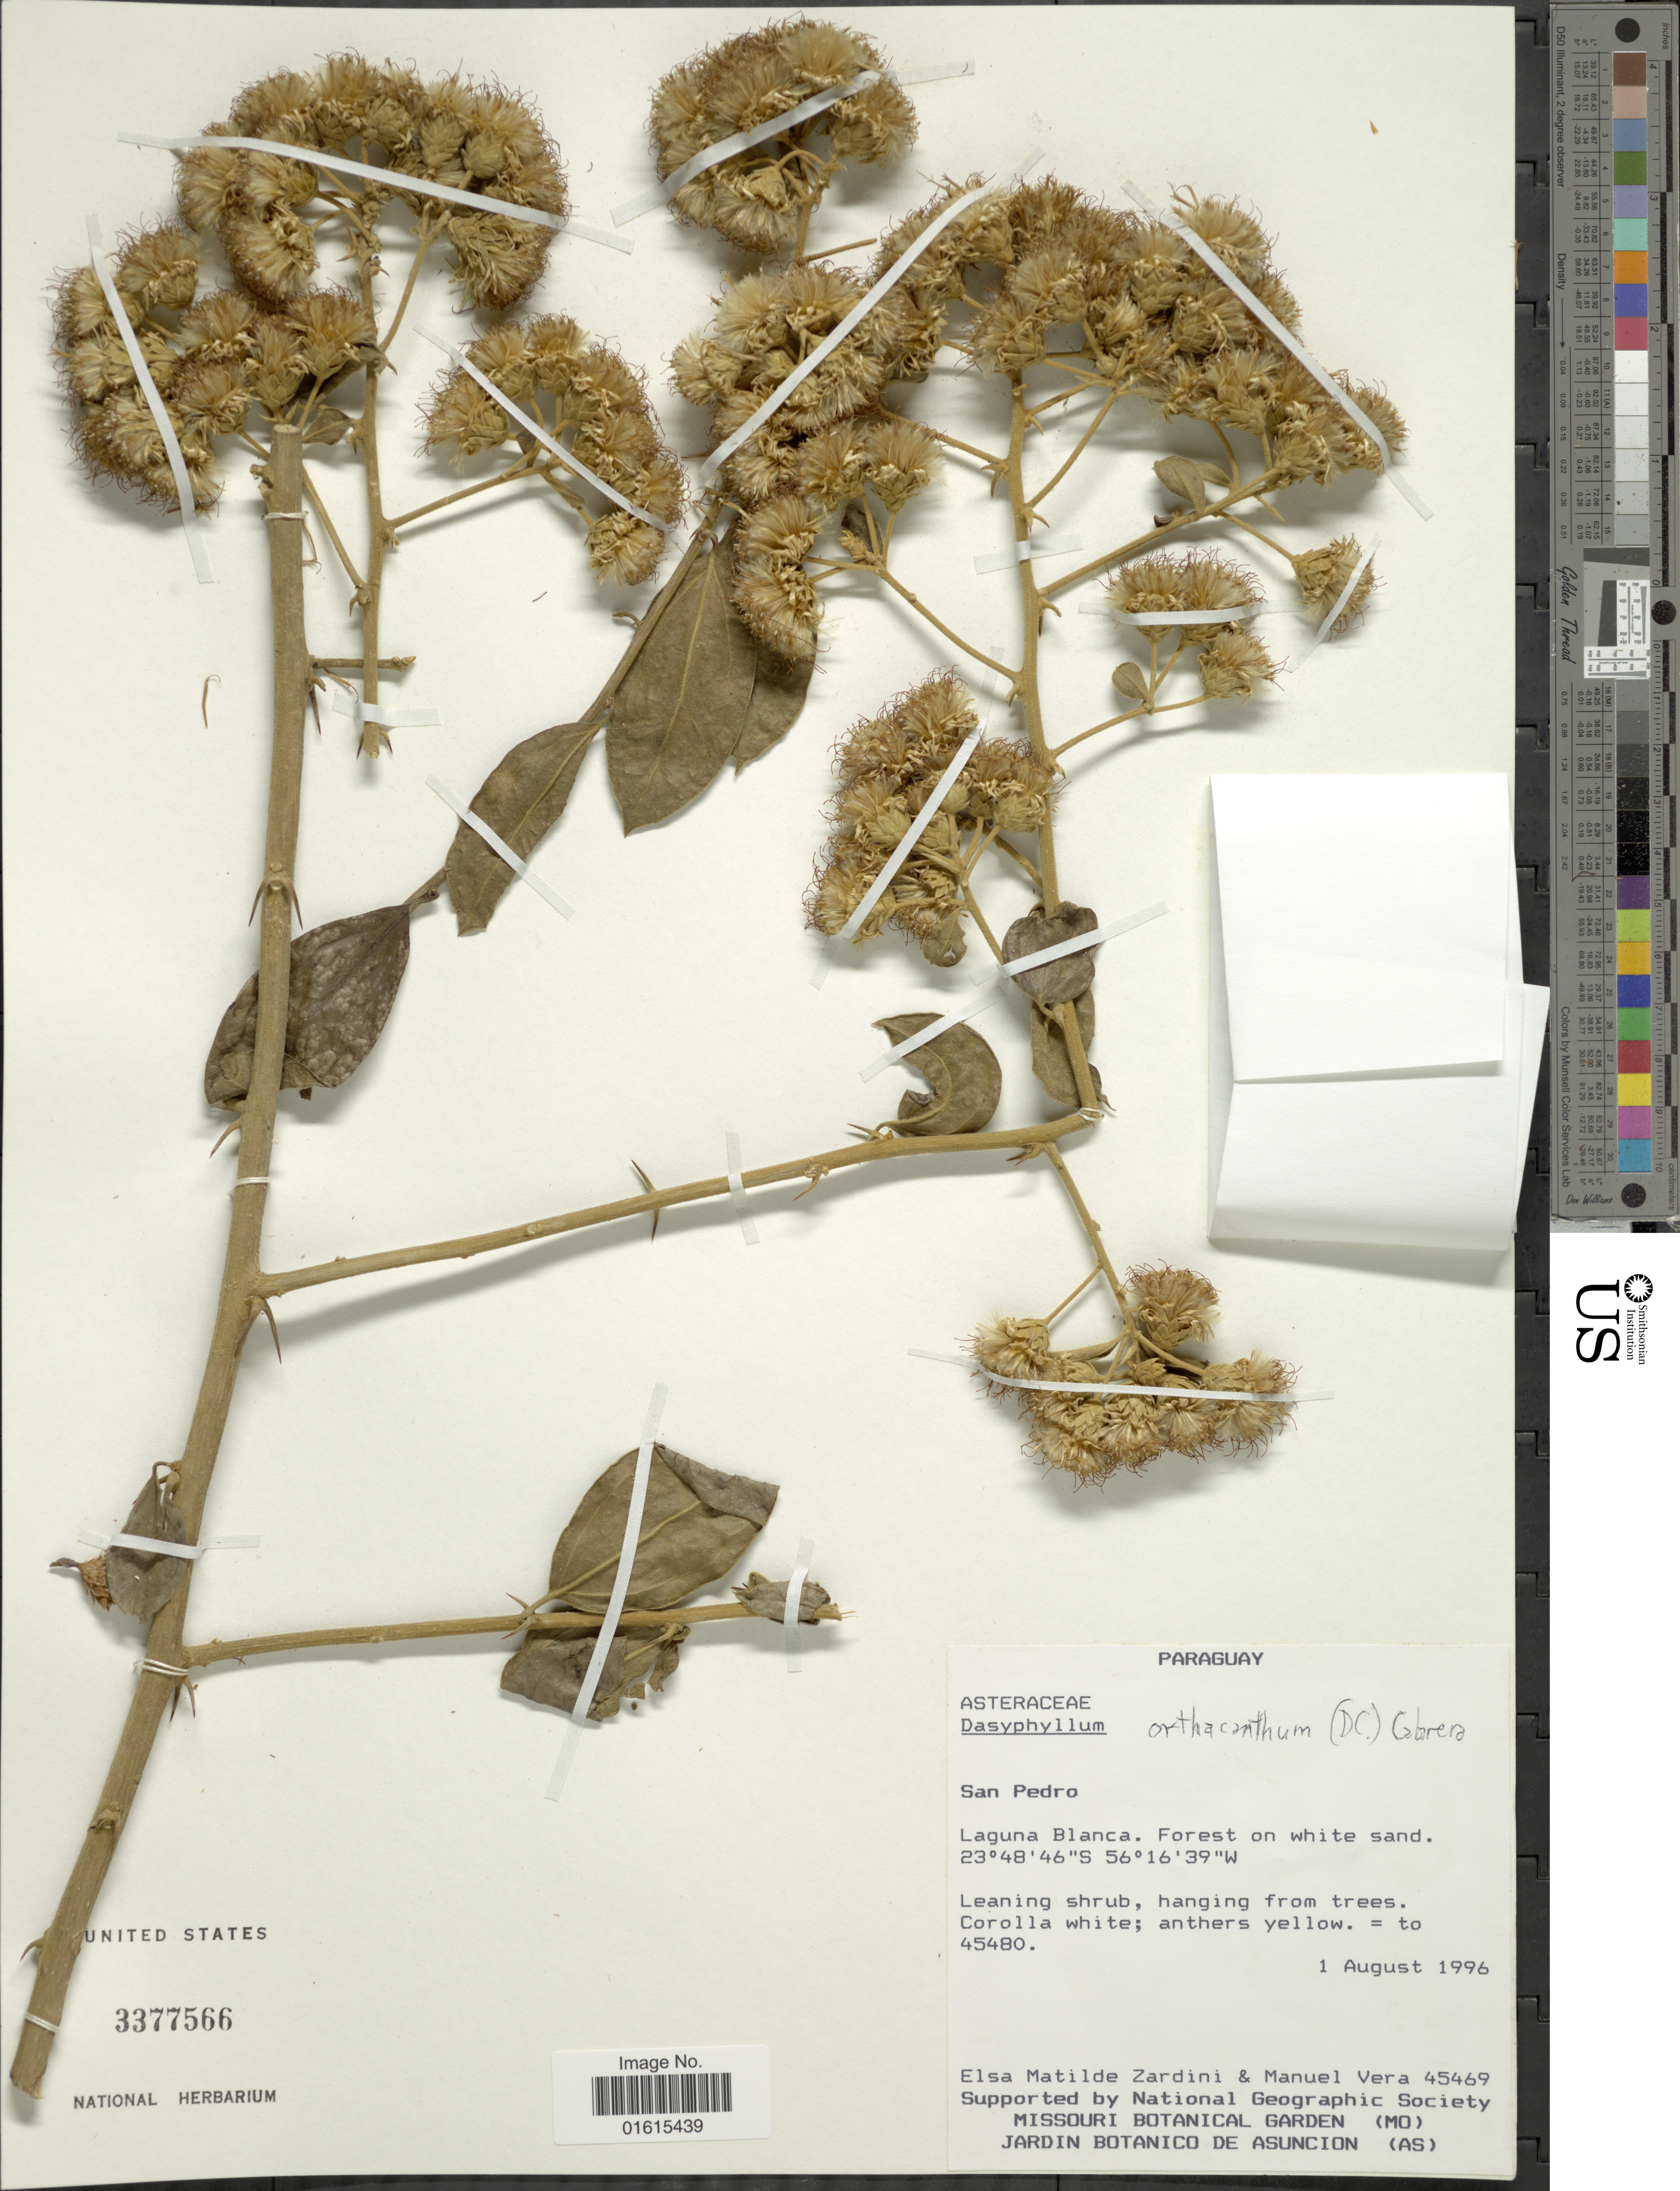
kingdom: Plantae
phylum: Tracheophyta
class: Magnoliopsida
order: Asterales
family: Asteraceae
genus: Dasyphyllum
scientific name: Dasyphyllum orthacanthum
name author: (DC.) Cabrera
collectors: E. M. Zardini & M. Vera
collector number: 45469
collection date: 1996-08-01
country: Paraguay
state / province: San Pedro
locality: San Pedro, Laguna Blanca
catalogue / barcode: US 3377566